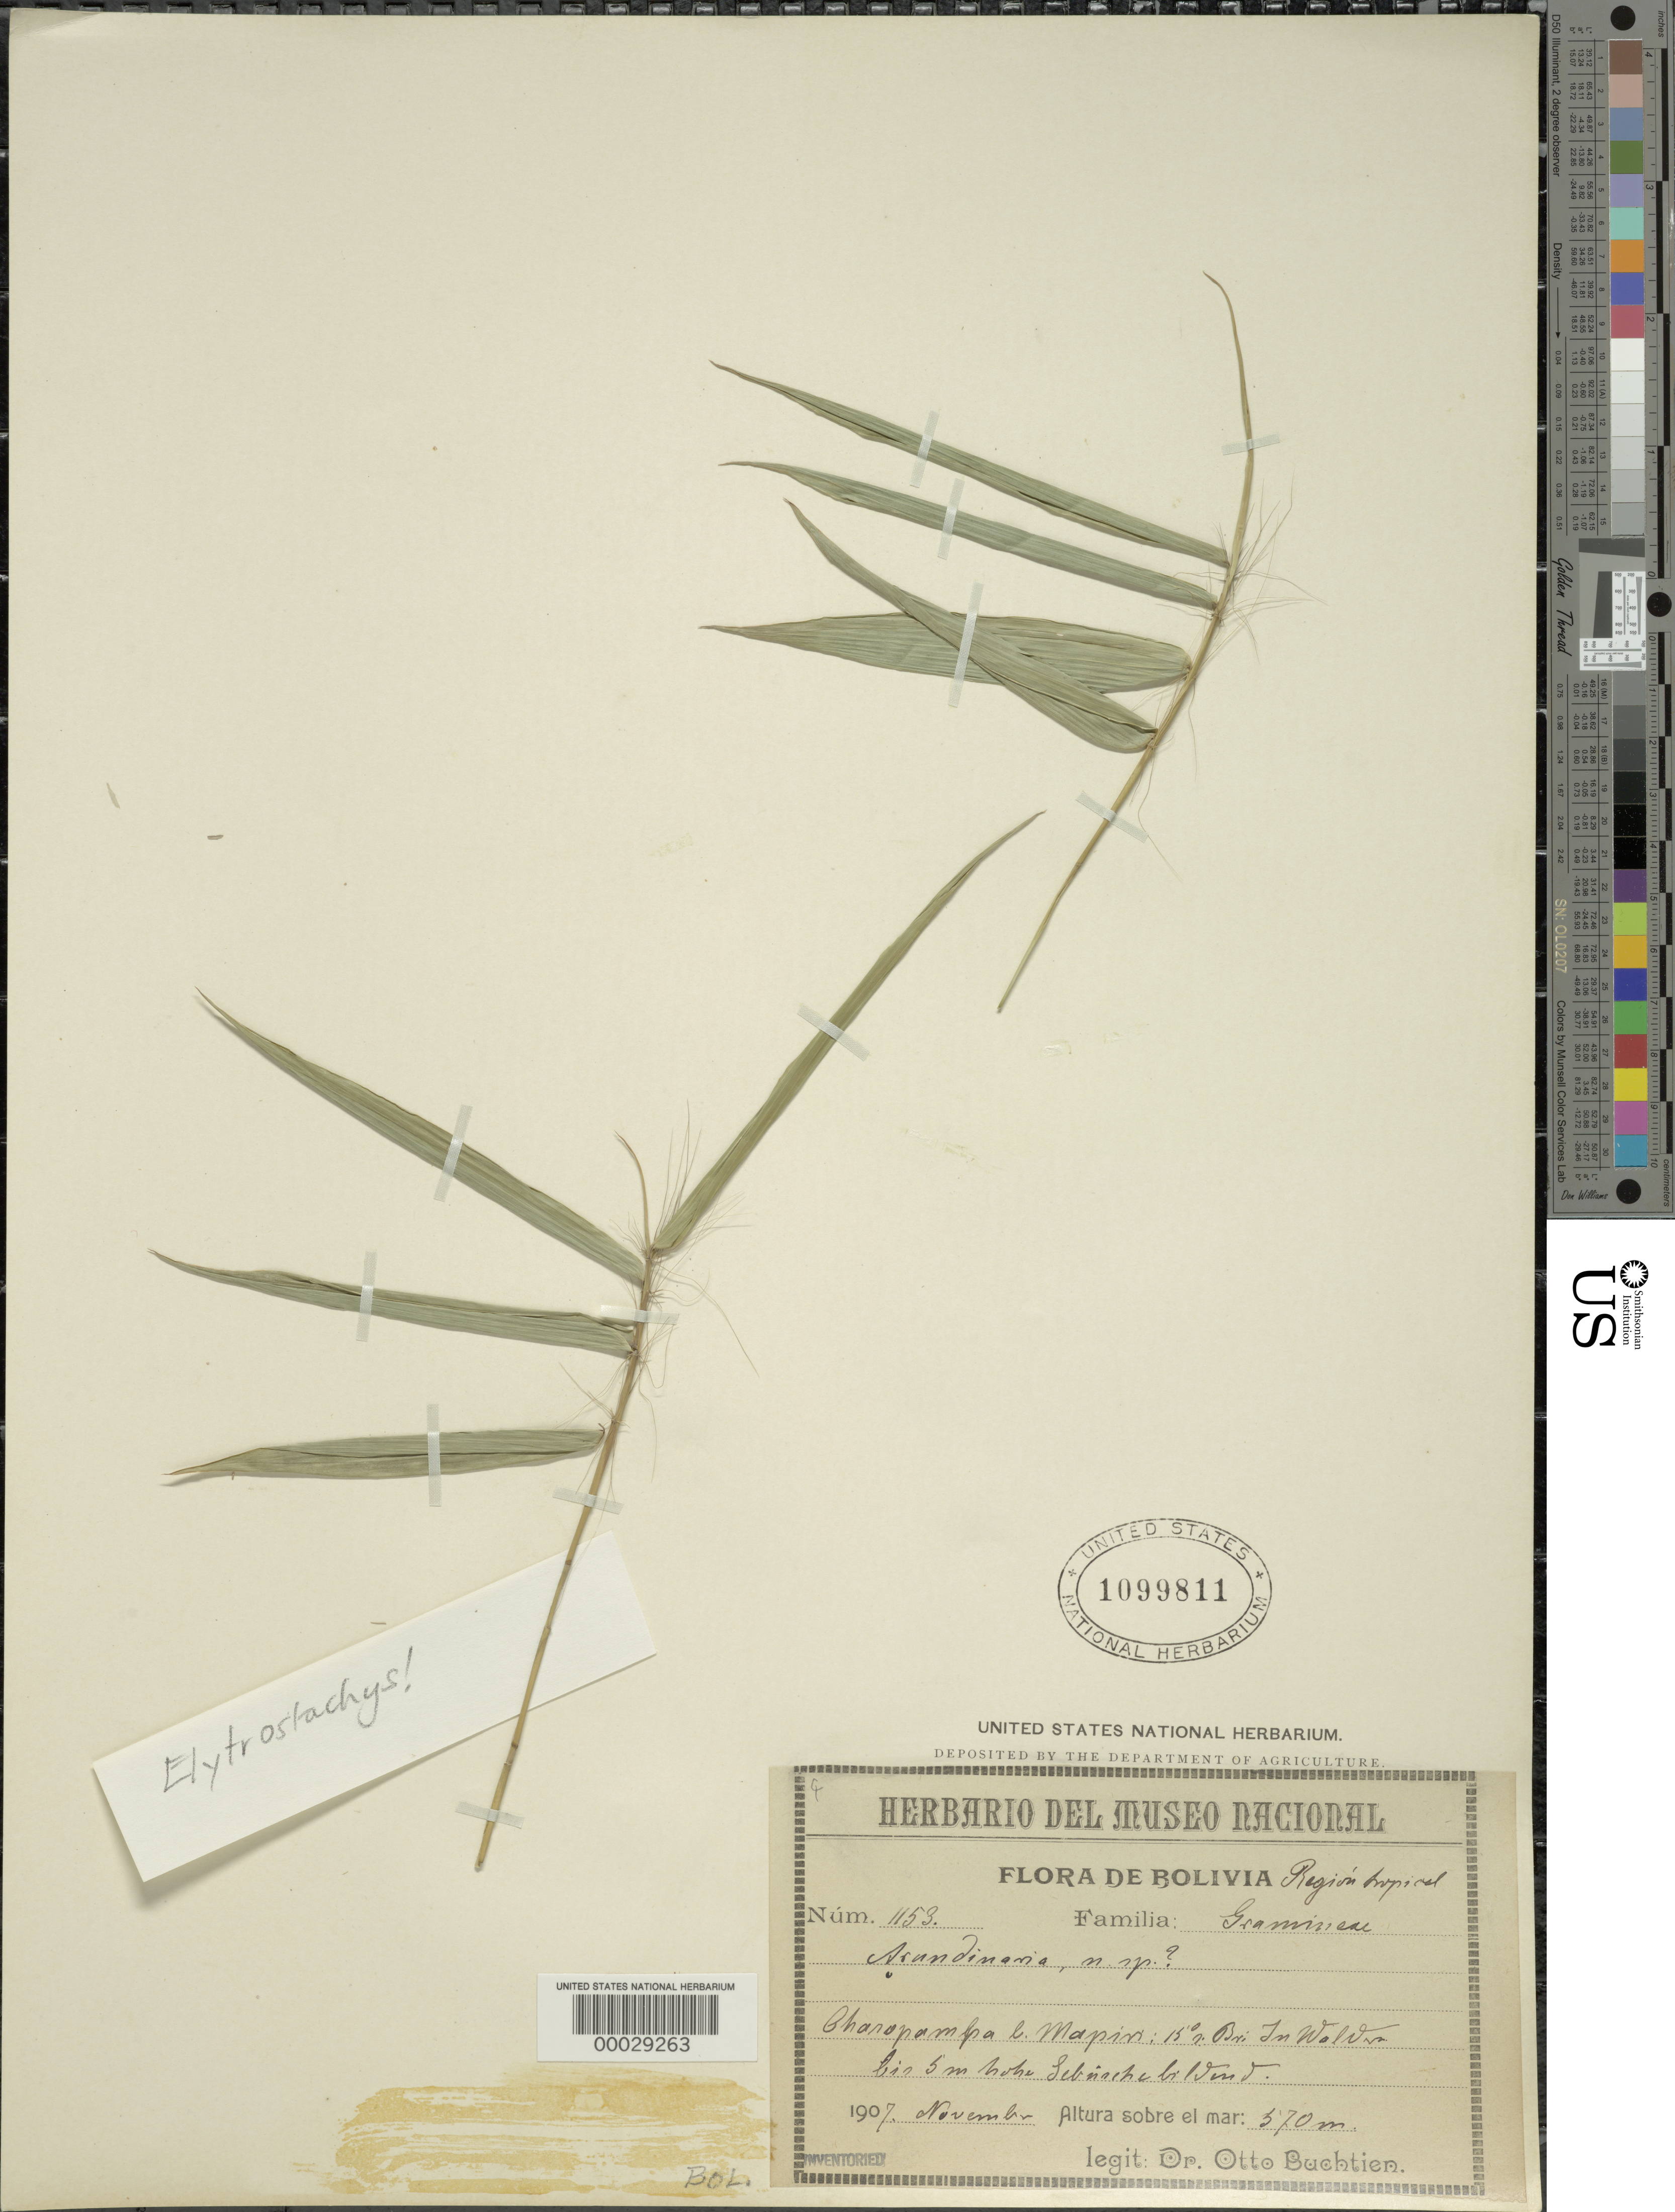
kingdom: Plantae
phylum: Tracheophyta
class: Liliopsida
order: Poales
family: Poaceae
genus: Elytrostachys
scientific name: Elytrostachys sp.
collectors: O. Buchtien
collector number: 1153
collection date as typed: Nov 1907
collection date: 1907-11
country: Bolivia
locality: Region tropical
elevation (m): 570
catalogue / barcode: US 1099811